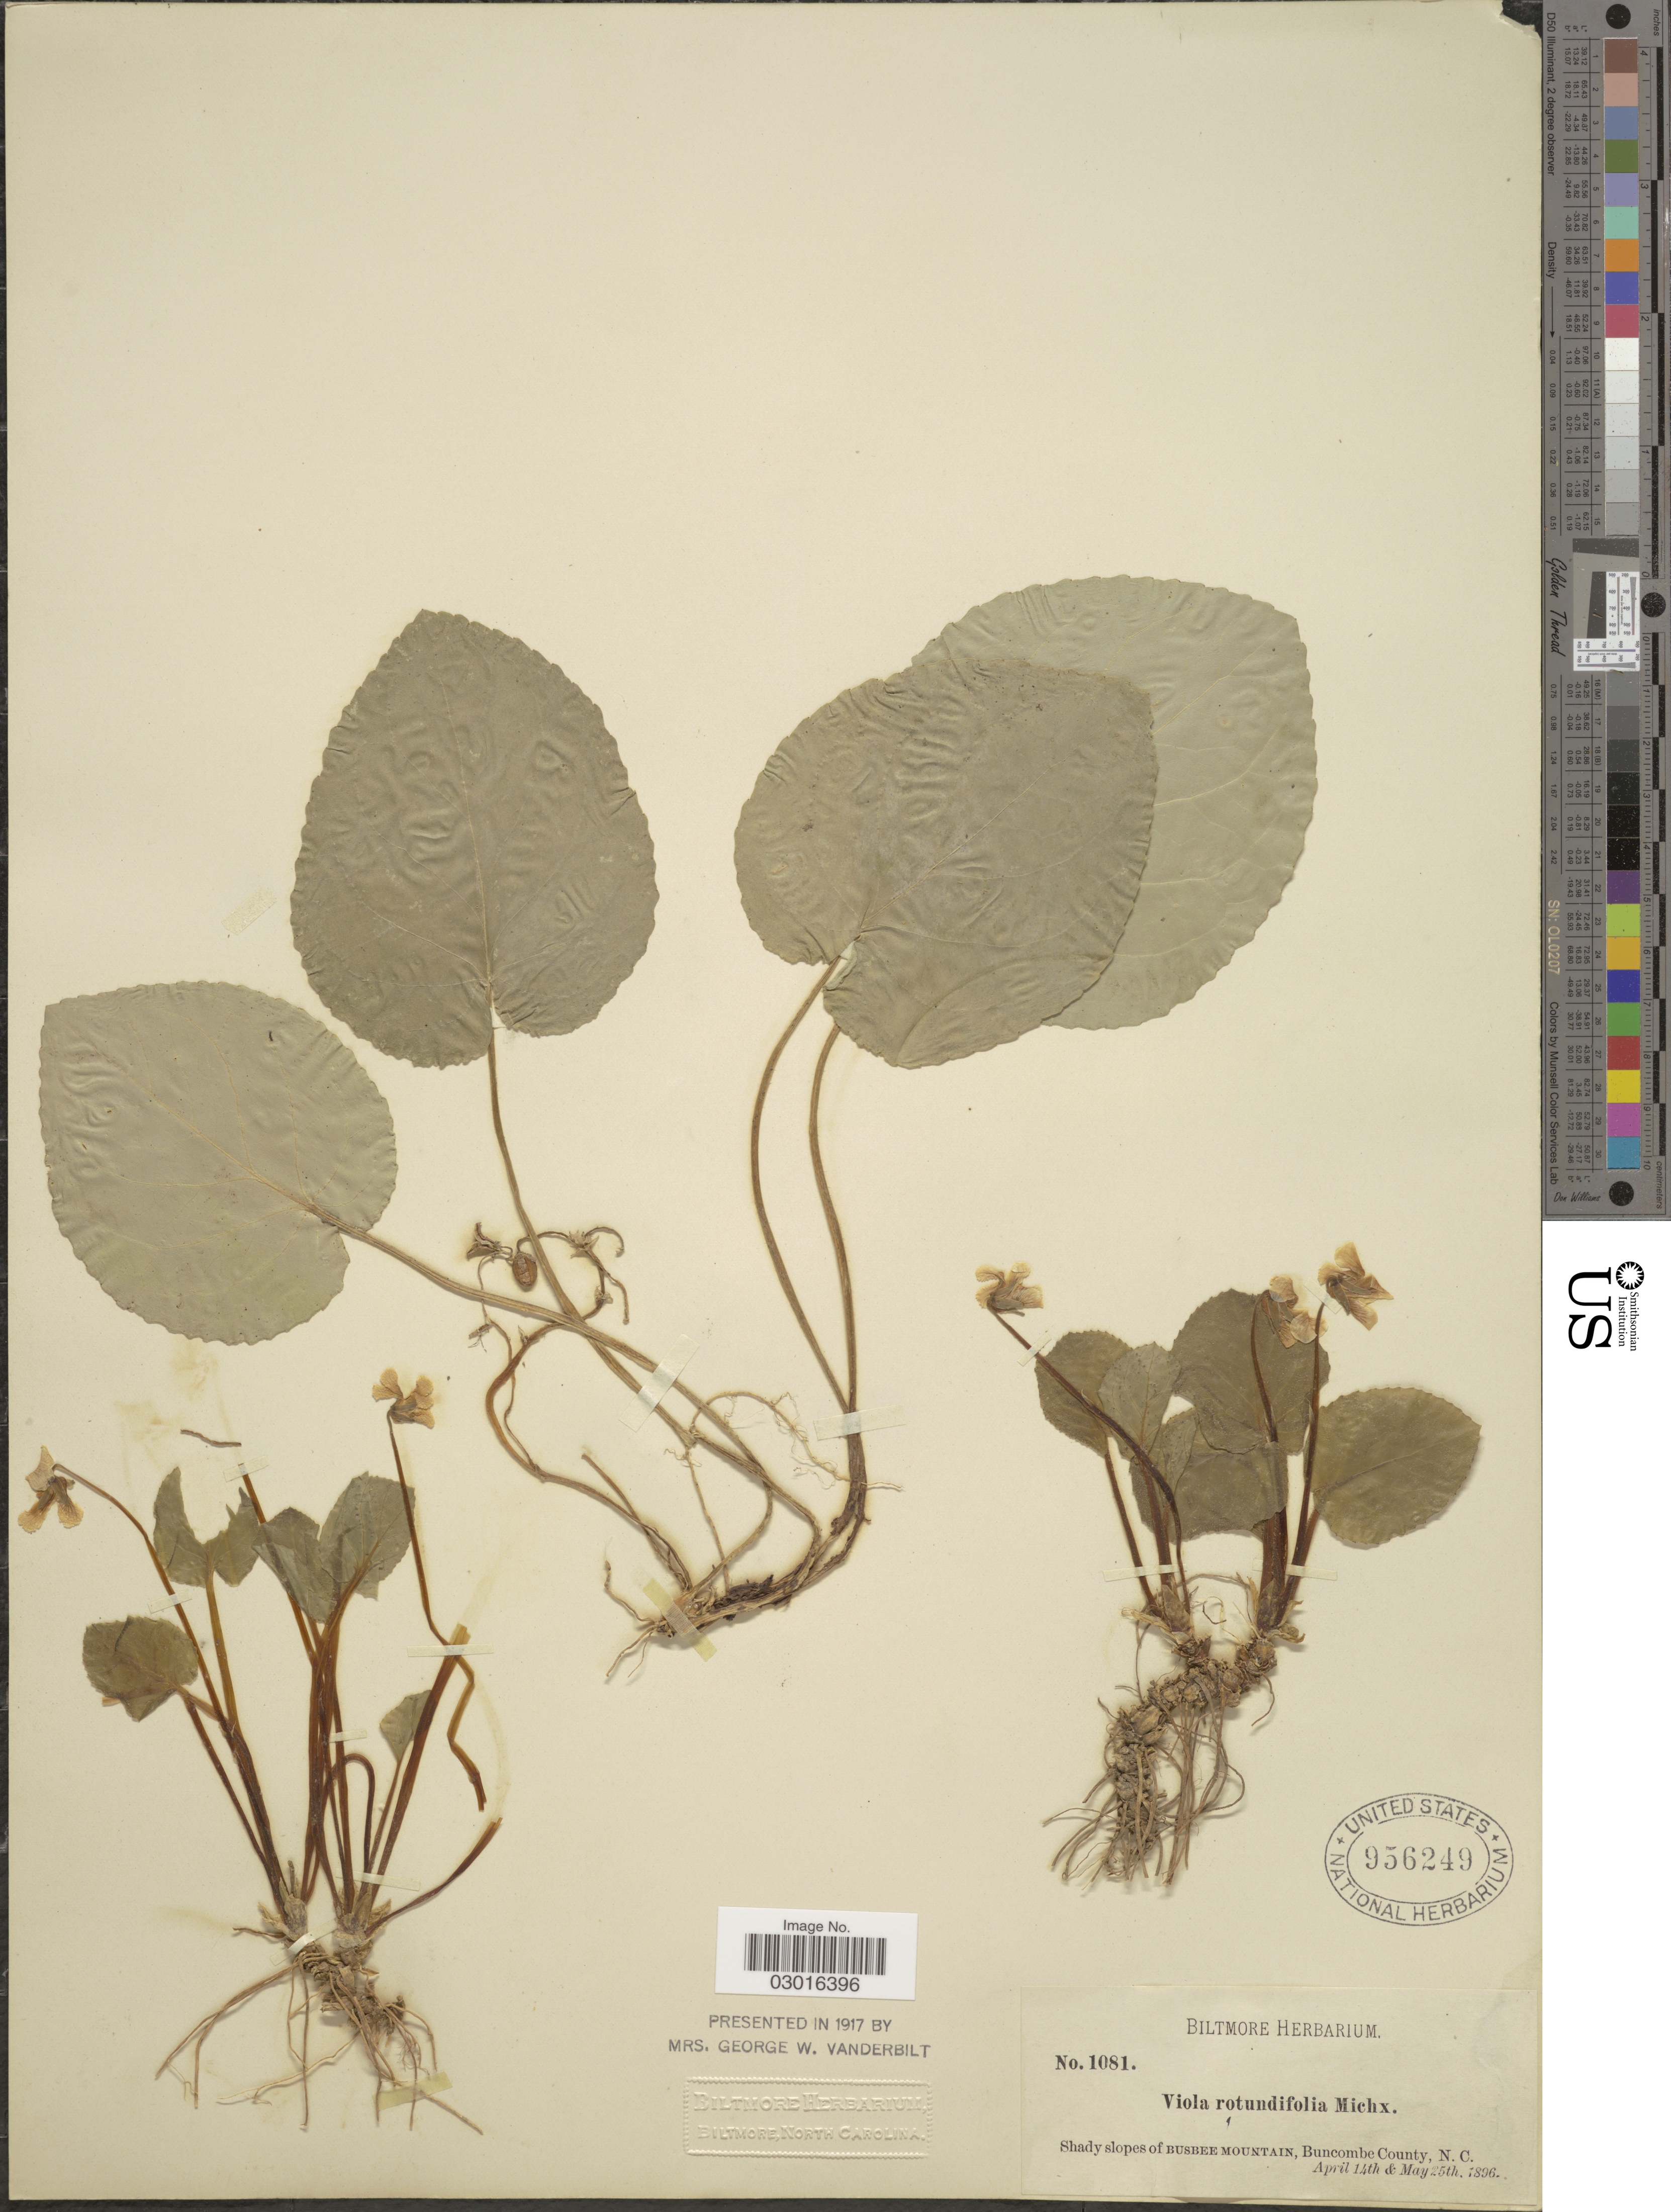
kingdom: Plantae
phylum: Tracheophyta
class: Magnoliopsida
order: Malpighiales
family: Violaceae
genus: Viola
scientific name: Viola rotundifolia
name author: Michx.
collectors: ex herb. Biltmore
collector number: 1081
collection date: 1896-04-14/1896-05-25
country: United States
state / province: North Carolina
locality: Shady slopes of Busbee mountain, Buncombe County, N. C.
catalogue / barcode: US 956249